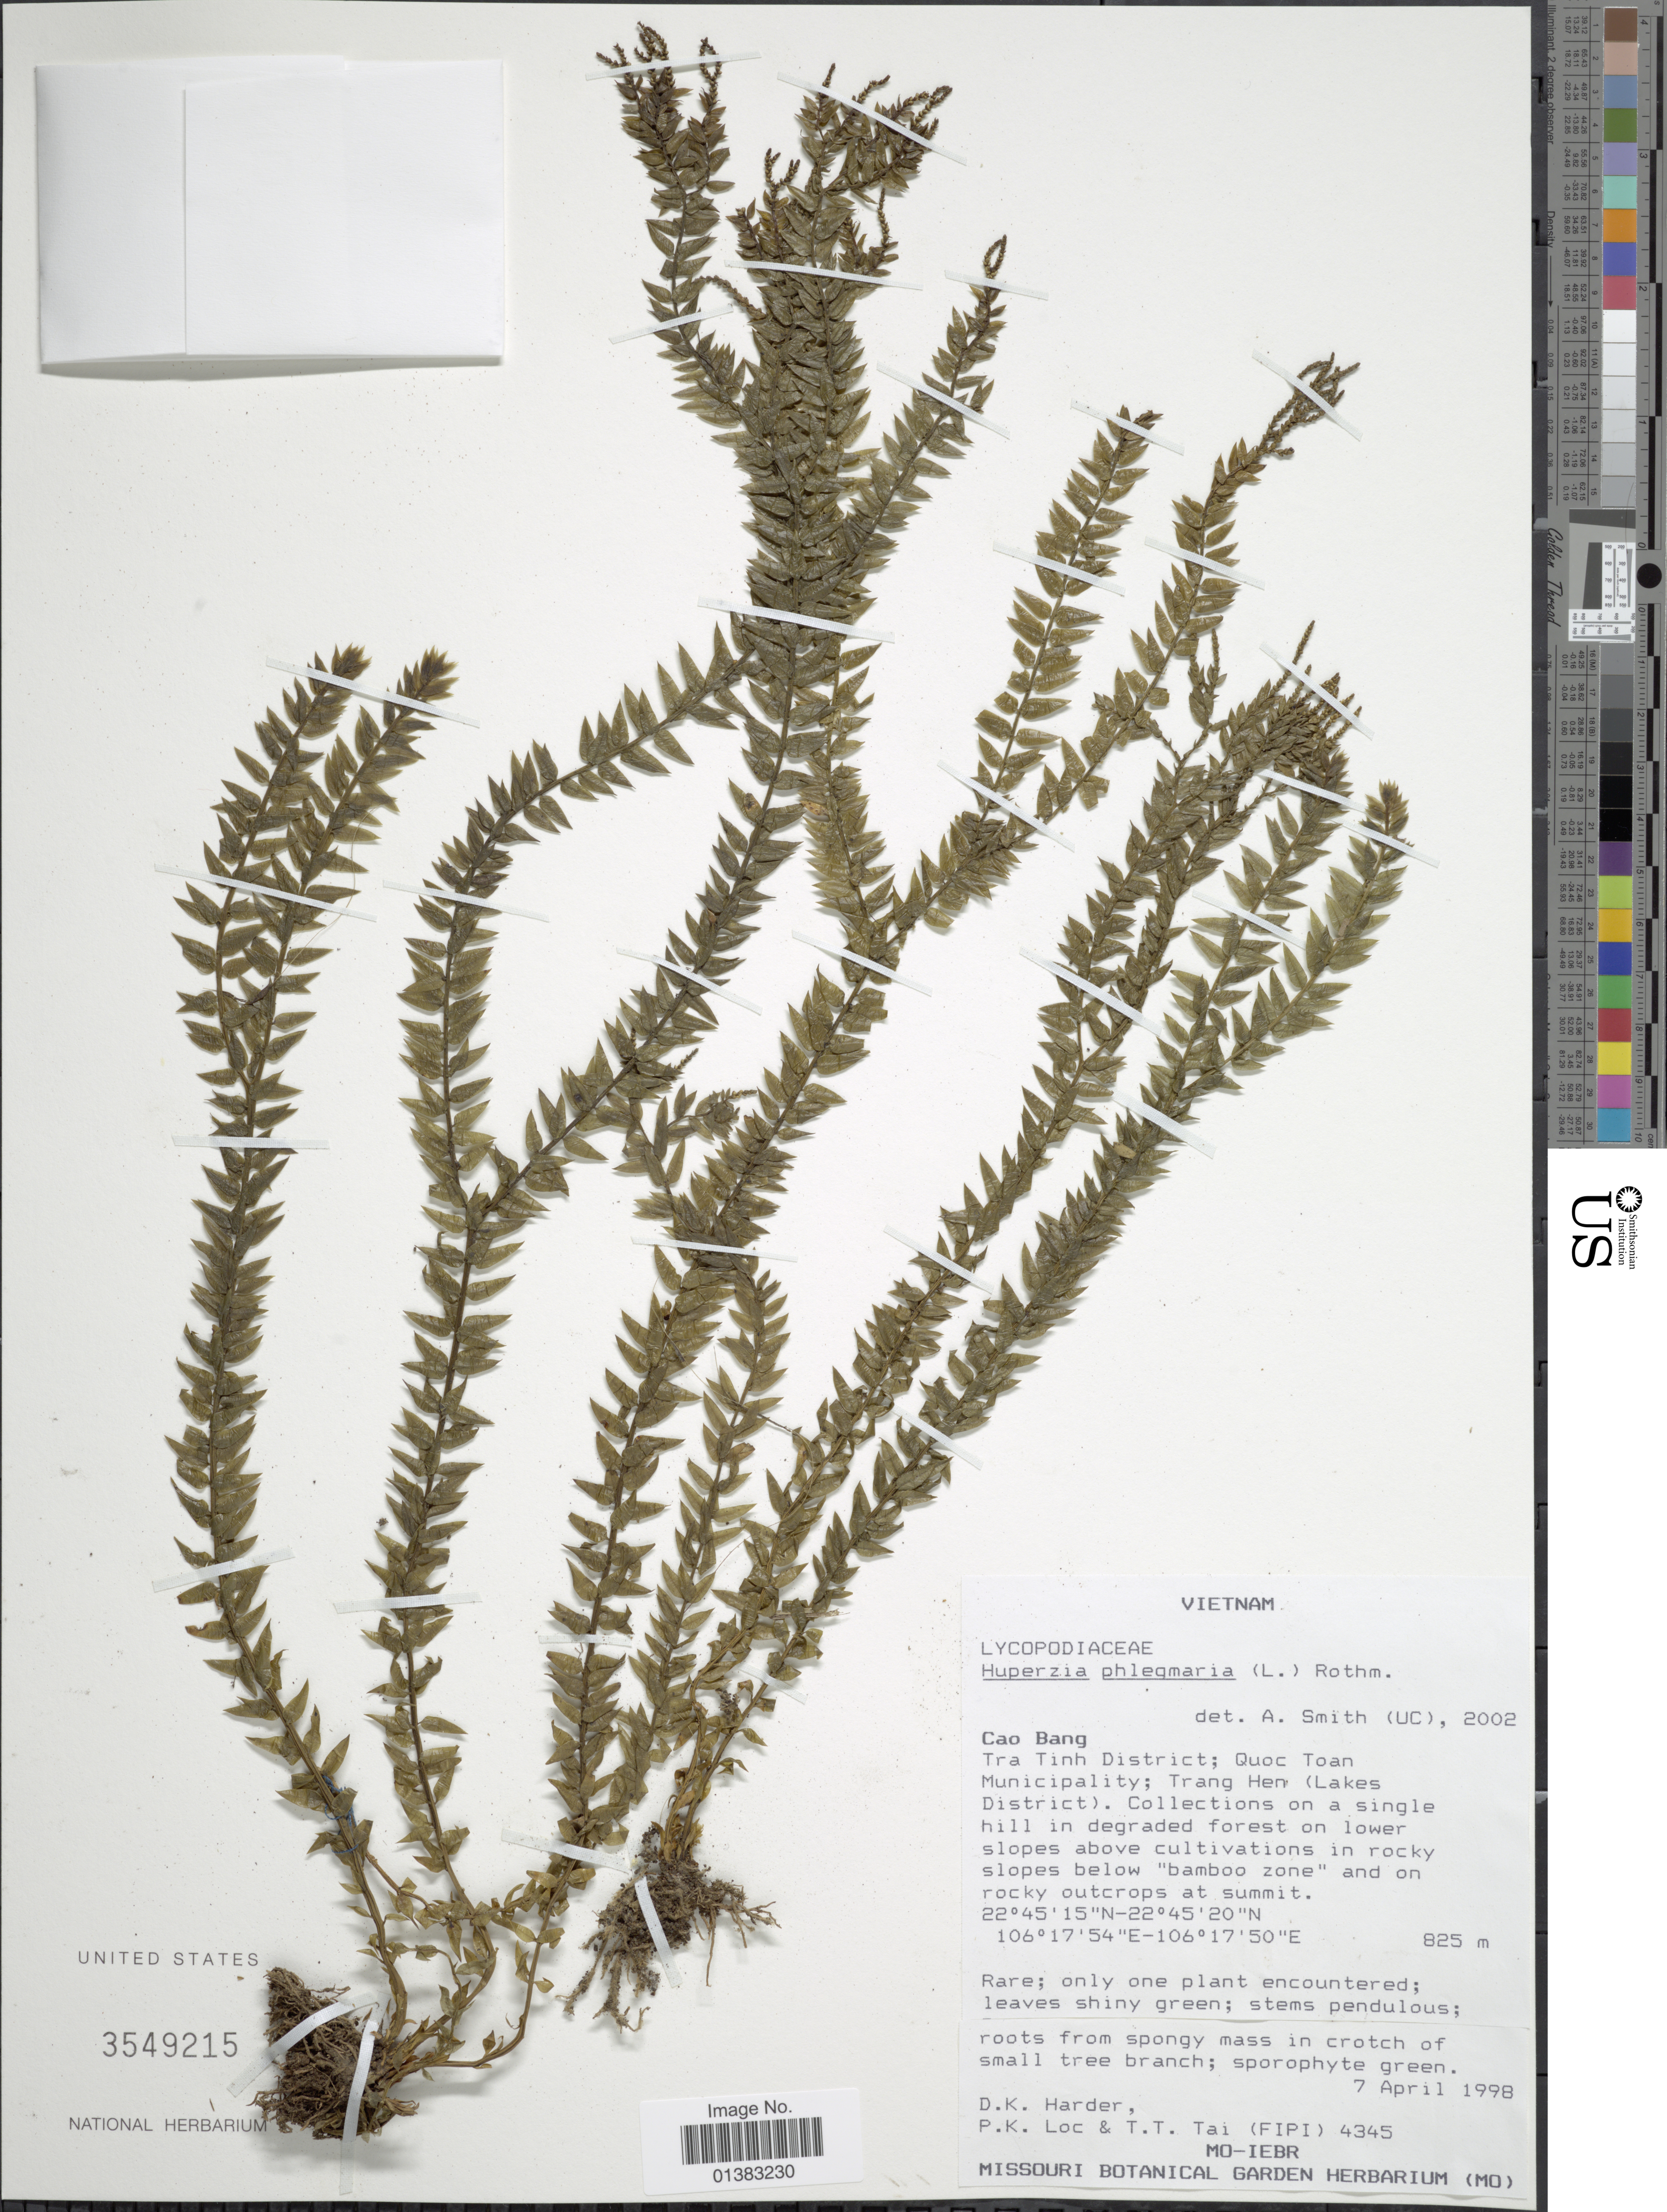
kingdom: Plantae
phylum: Tracheophyta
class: Lycopodiopsida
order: Lycopodiales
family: Lycopodiaceae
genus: Phlegmariurus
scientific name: Phlegmariurus phlegmaria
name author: (L.) Holub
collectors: D. Harder, P. K. Lôc & T. Tai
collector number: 4345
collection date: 1998-04-07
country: Vietnam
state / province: Cao Bang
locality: Tra Tinh District; Quoc Toan Municipality; Trang Hen (Lakes District)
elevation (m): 825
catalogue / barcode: US 3549215